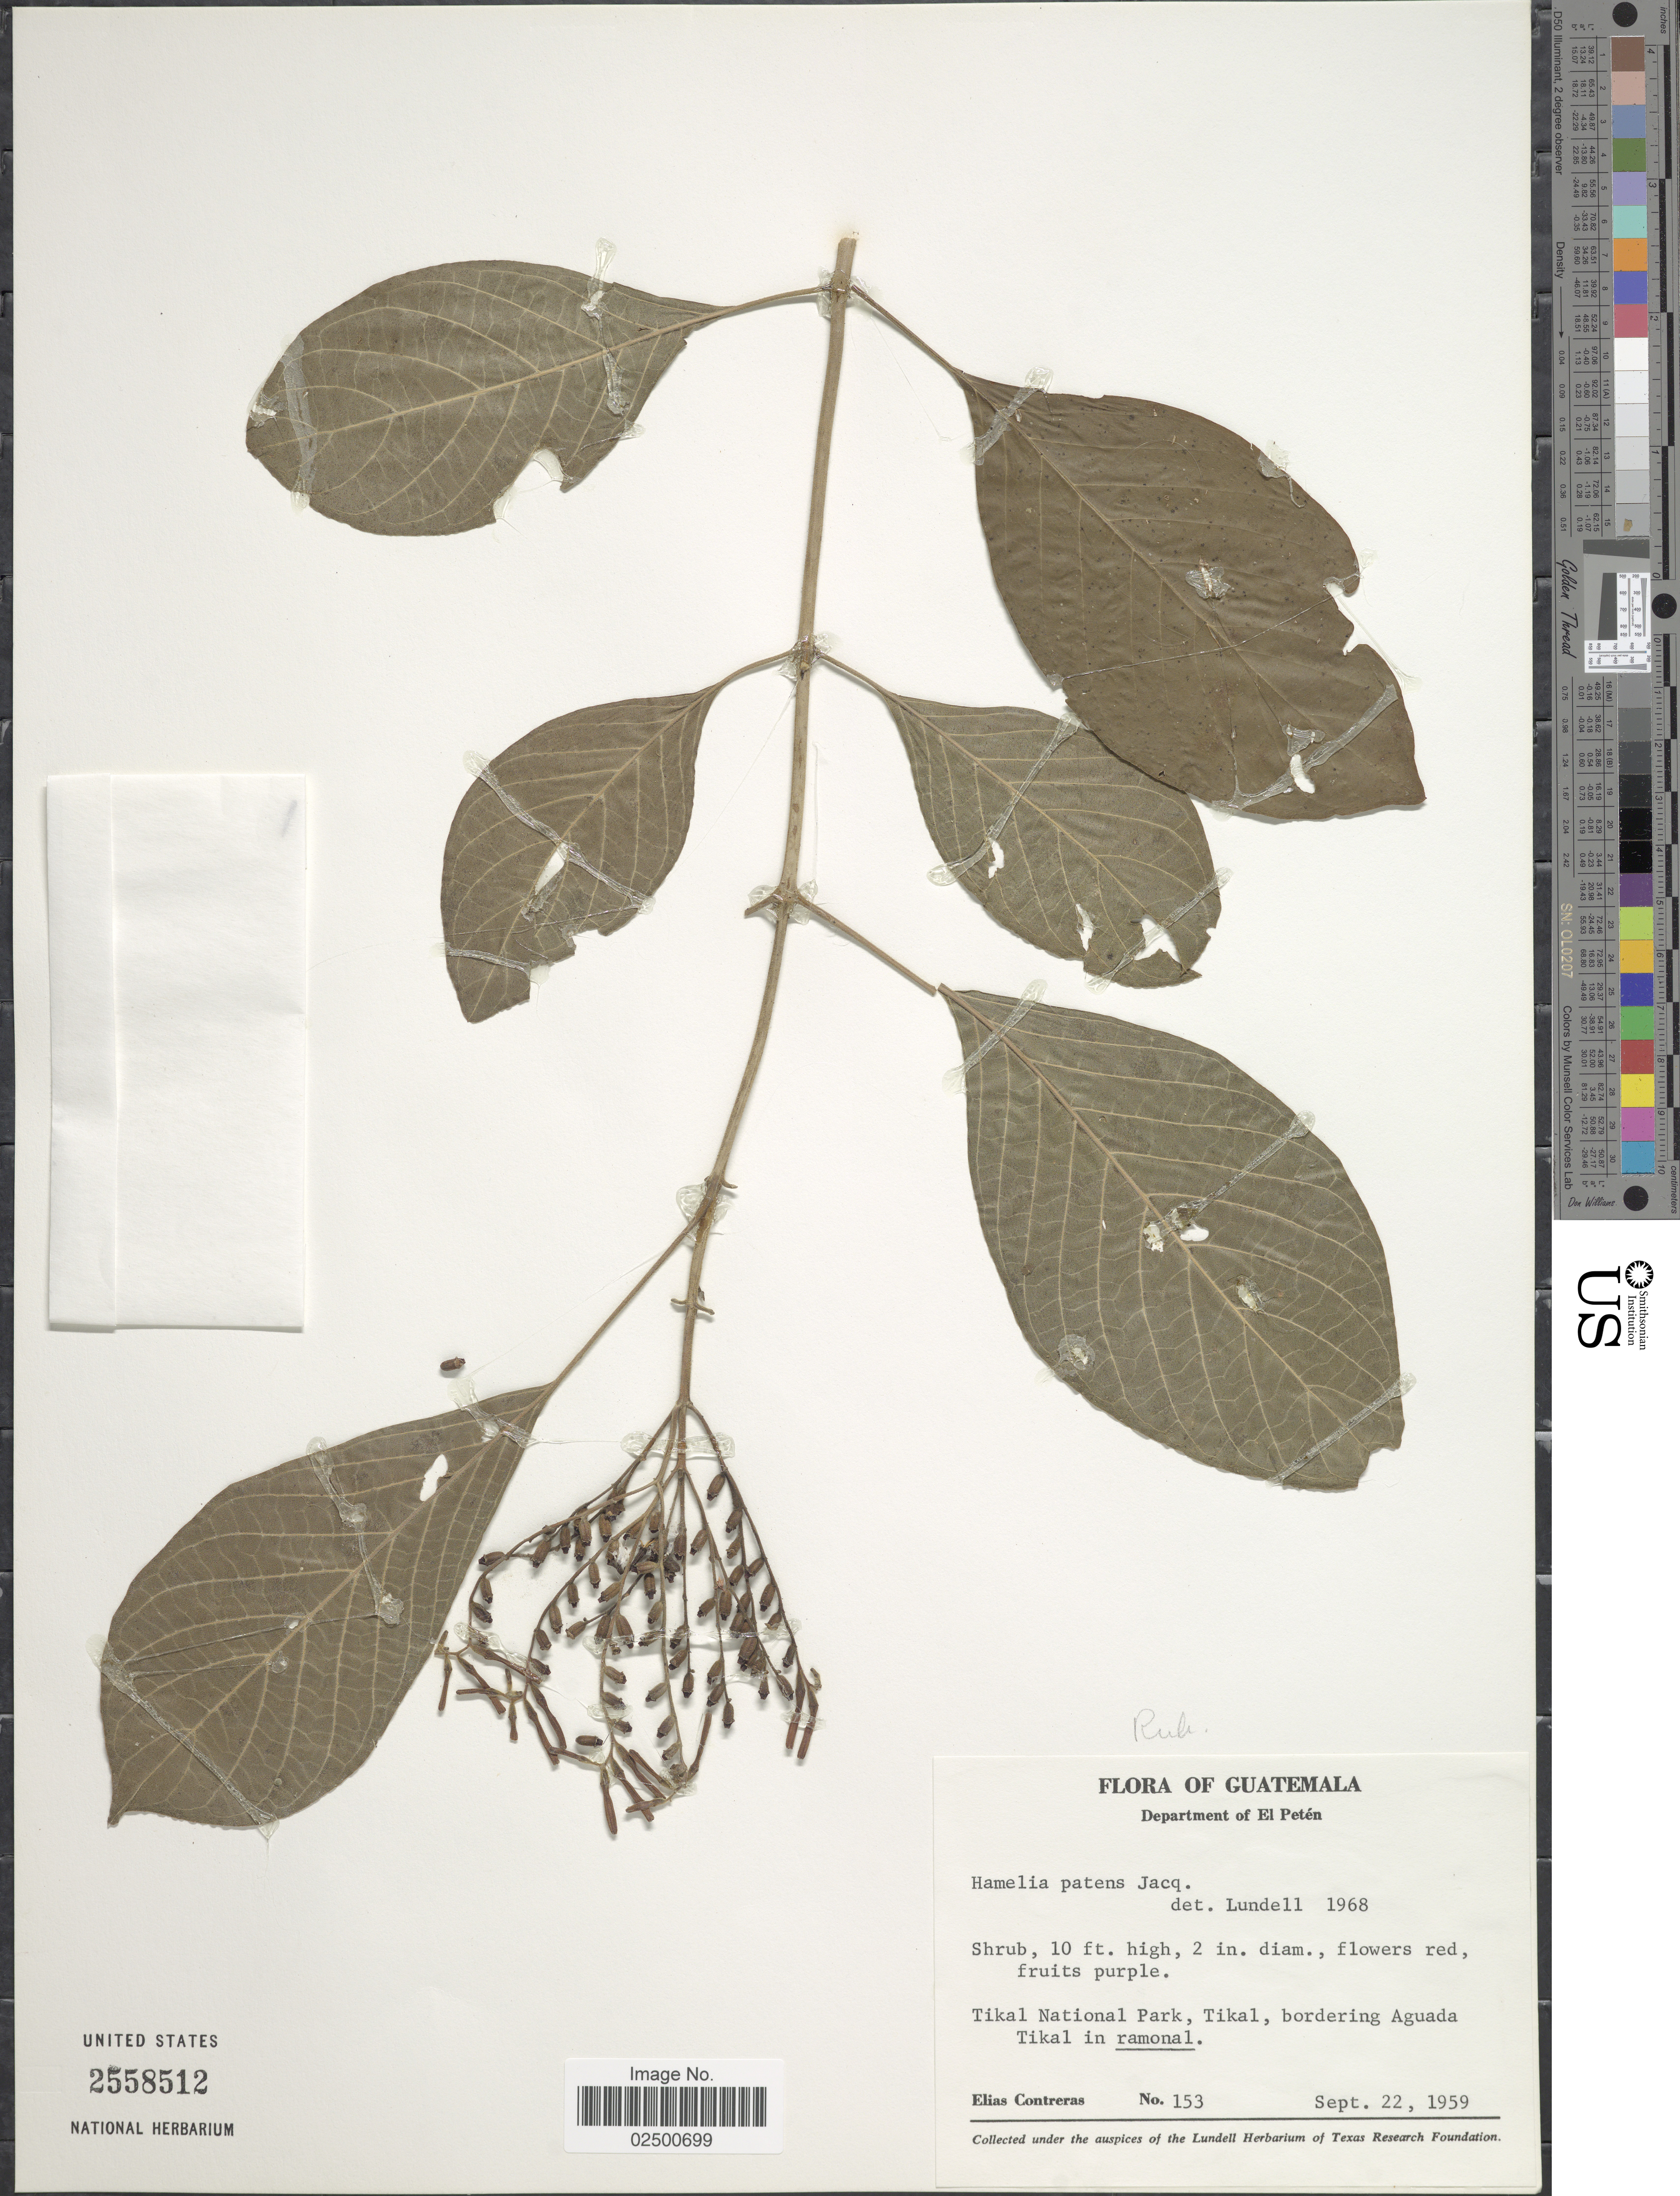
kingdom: Plantae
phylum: Tracheophyta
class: Magnoliopsida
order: Gentianales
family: Rubiaceae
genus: Hamelia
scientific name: Hamelia patens var. patens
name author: Jacq.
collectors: E. Contreras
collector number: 153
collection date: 1959-09-22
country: Guatemala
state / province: El Petén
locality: Department of El Peten. Tikal National Park, Tikal, bordering Aguada Tikal in ramonal.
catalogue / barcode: US 2558512